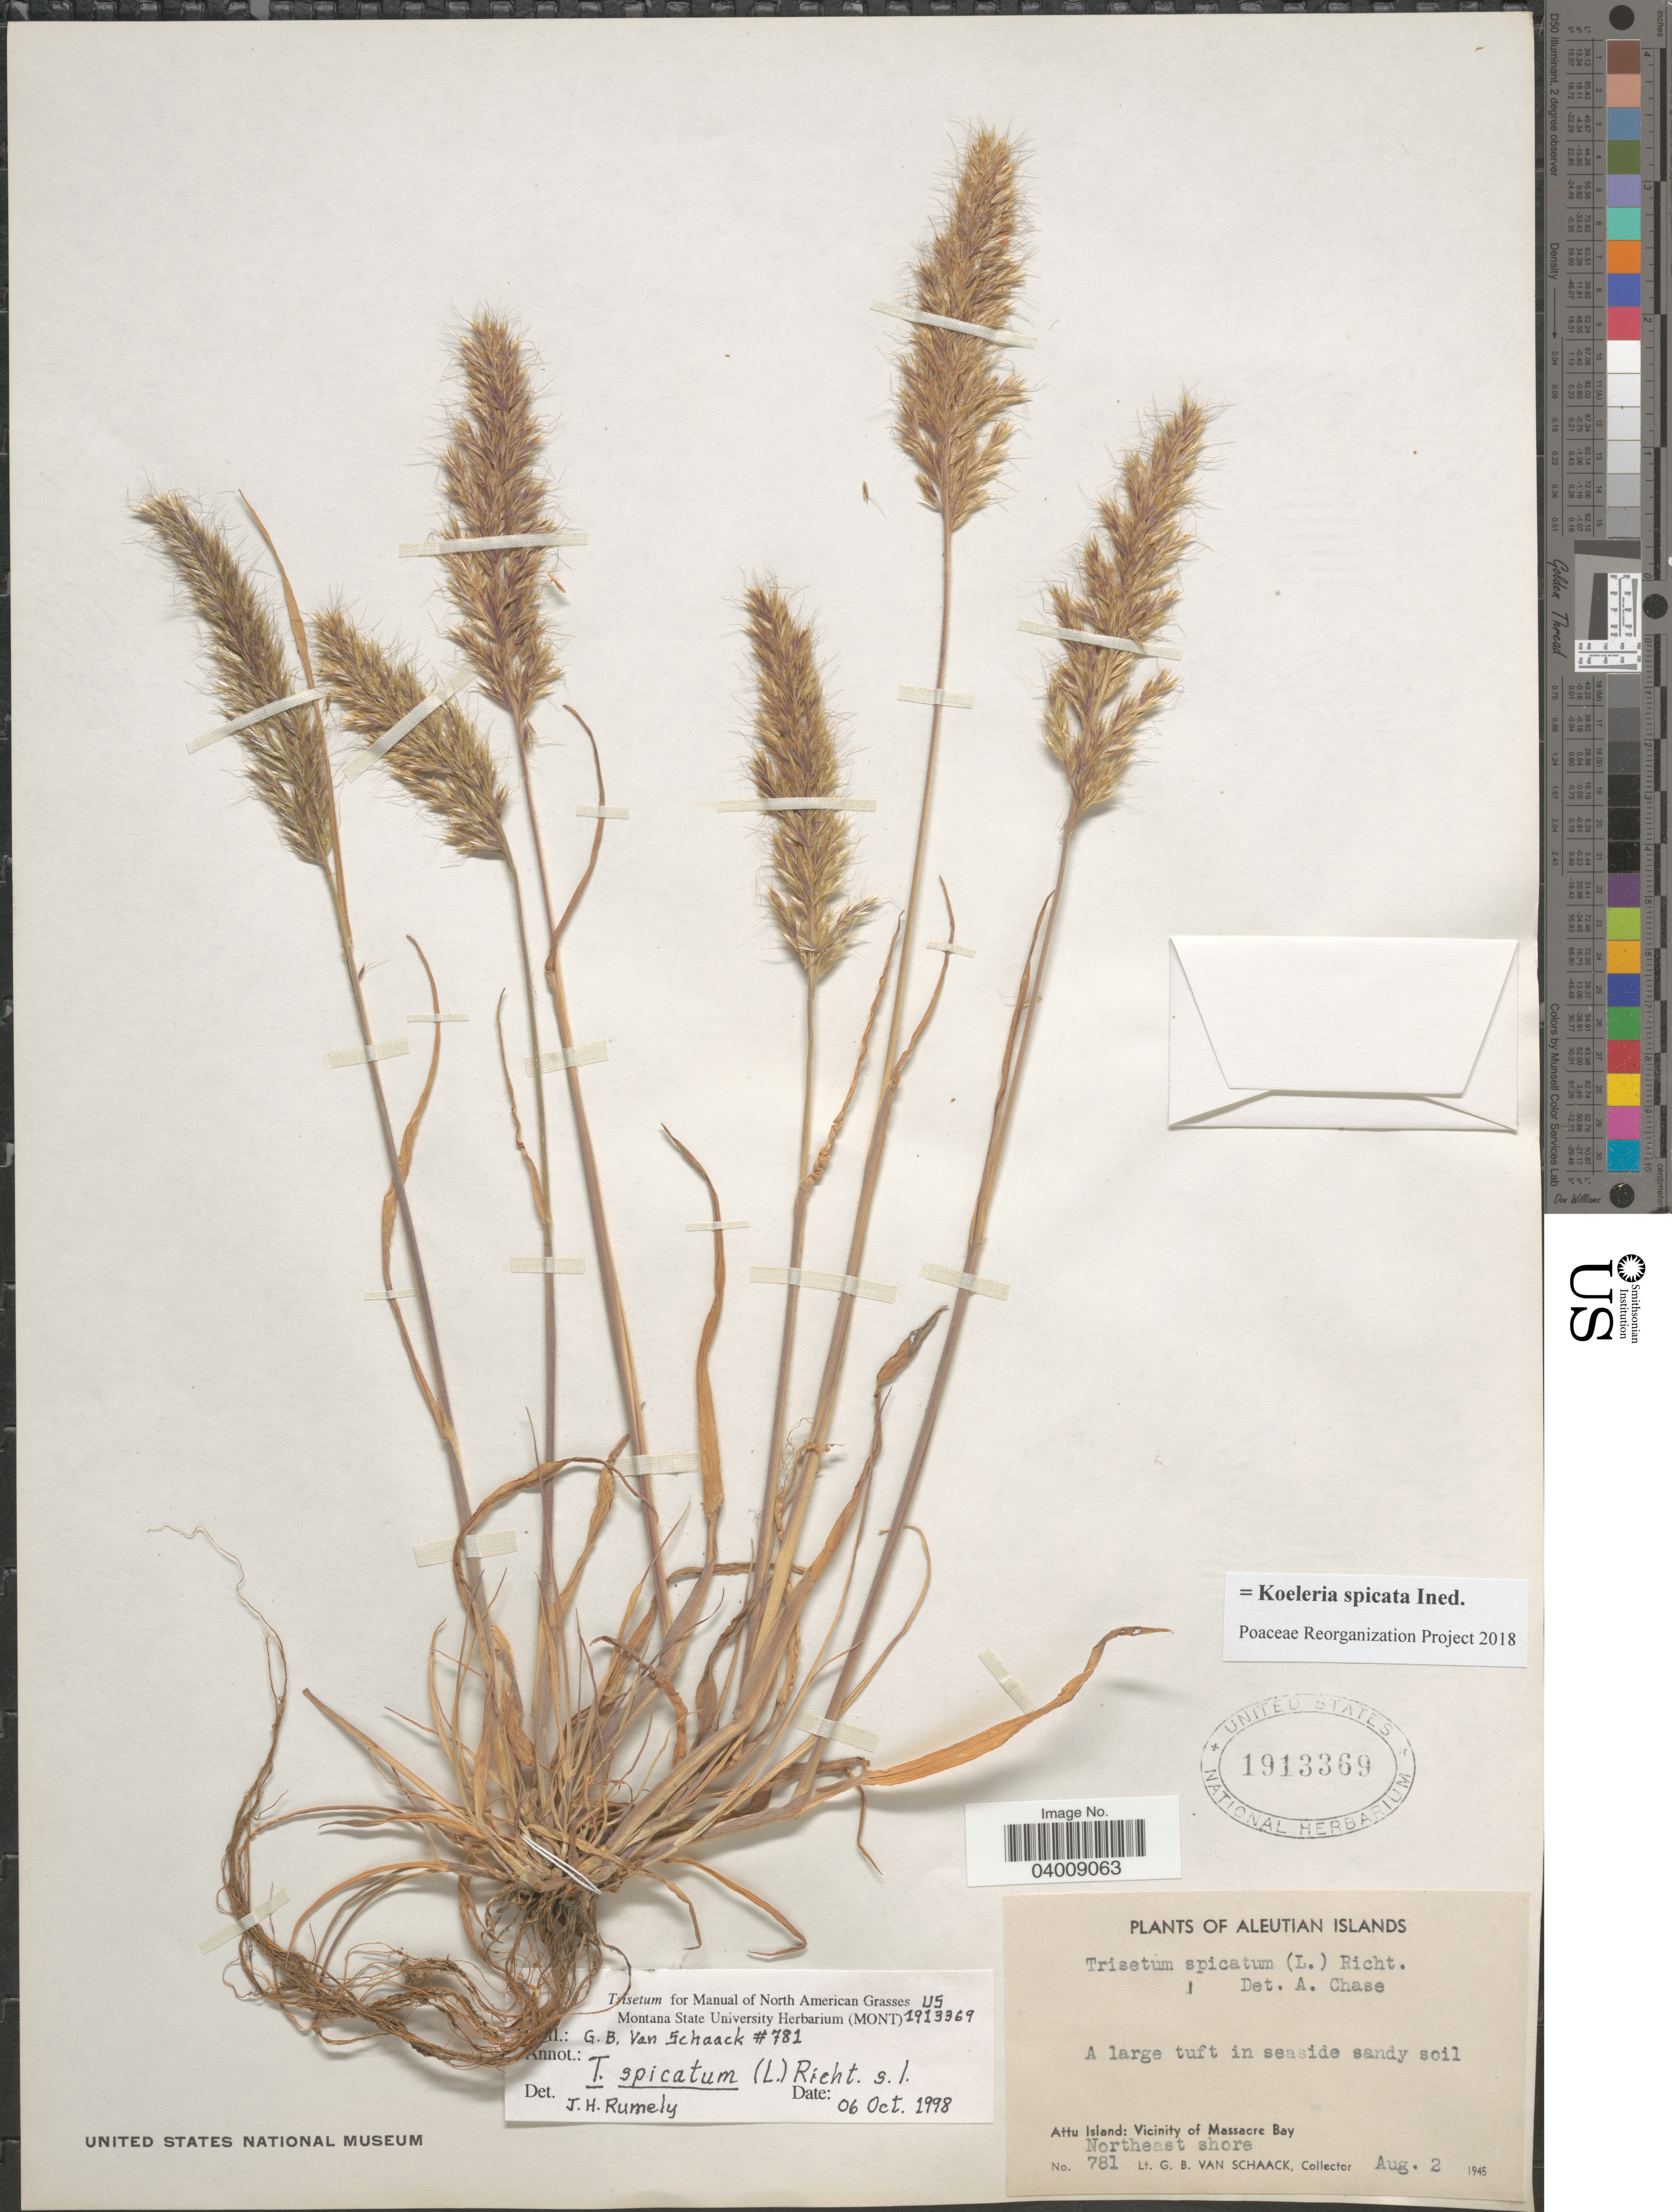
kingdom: Plantae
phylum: Tracheophyta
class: Liliopsida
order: Poales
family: Poaceae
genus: Koeleria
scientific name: Koeleria spicata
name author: (L.) Barberá et al.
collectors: G. Van Schaak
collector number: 781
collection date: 1945-08-02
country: United States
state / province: Alaska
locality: Aleutian Islands. Attu Island: Vicinity of Massacre Bay. Northeast shore.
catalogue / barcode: US 1913369